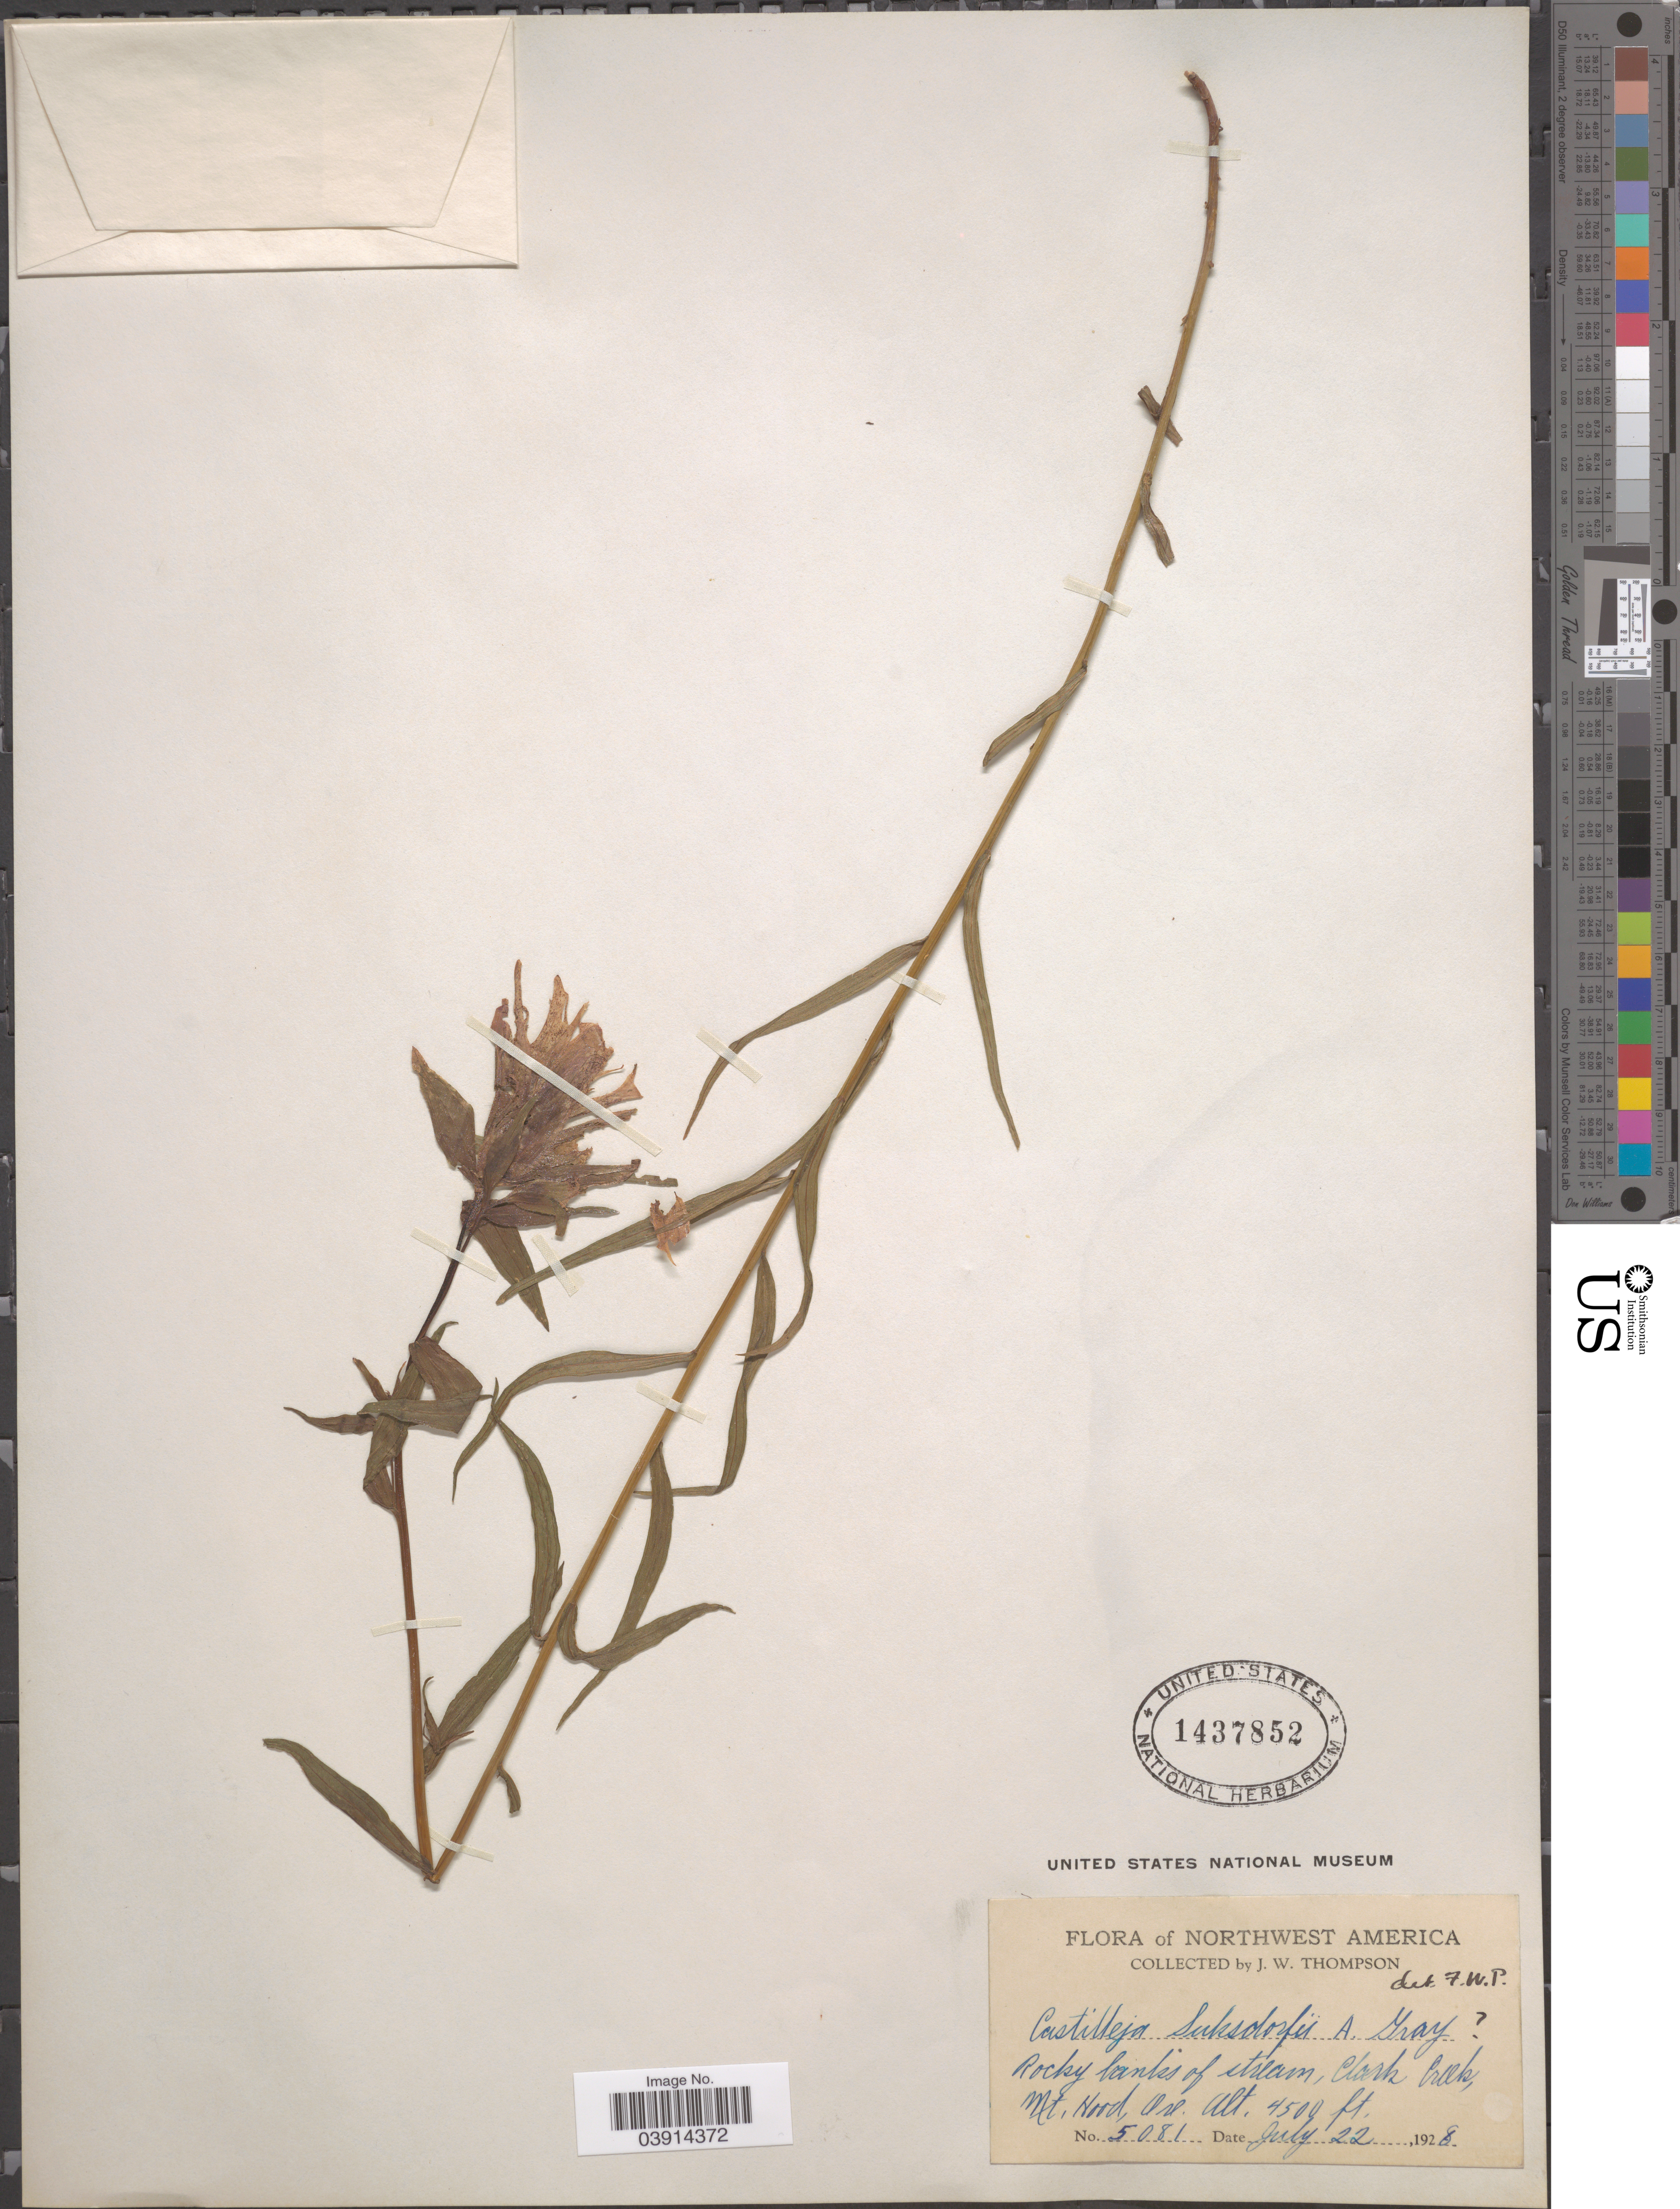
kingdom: Plantae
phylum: Tracheophyta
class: Magnoliopsida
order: Lamiales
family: Orobanchaceae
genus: Castilleja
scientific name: Castilleja suksdorfii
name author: A. Gray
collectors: J. Thompson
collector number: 5081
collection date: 1928-07-22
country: United States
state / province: Oregon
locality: Clark Creek, Mt. Hood.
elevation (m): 1372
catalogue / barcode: US 1437852